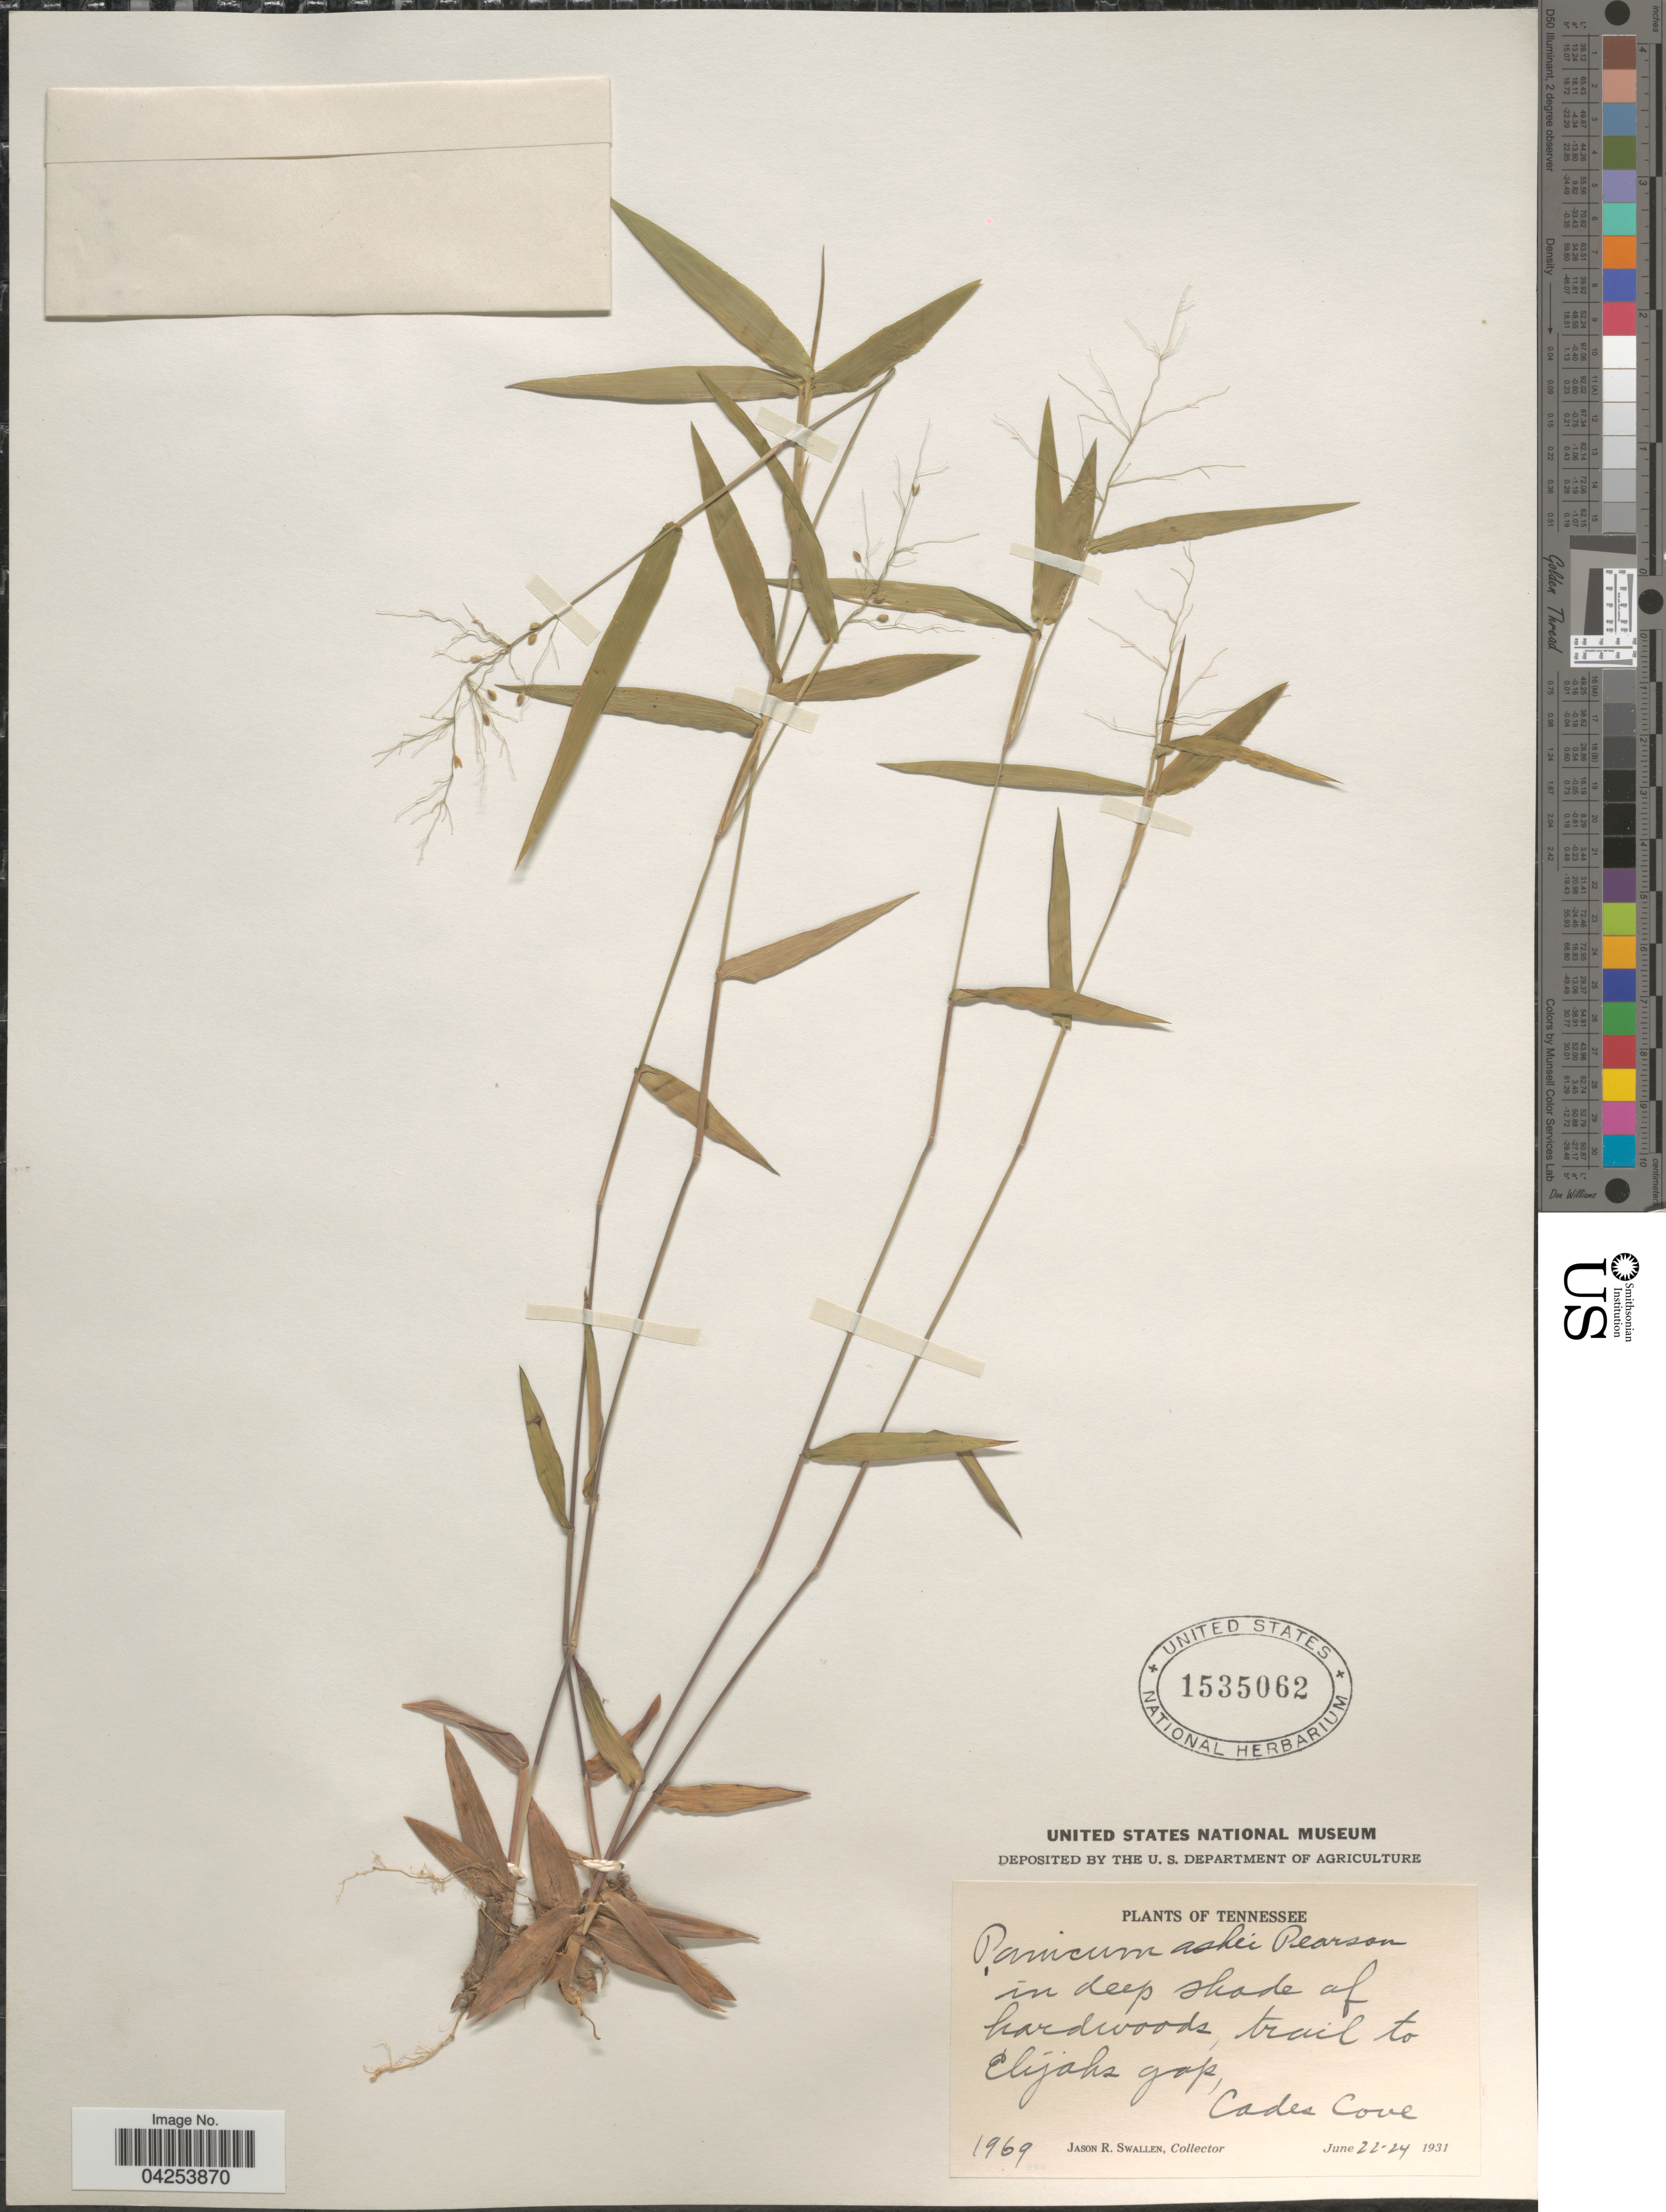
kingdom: Plantae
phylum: Tracheophyta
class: Liliopsida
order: Poales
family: Poaceae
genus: Dichanthelium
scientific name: Dichanthelium commutatum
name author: (Schult.) Gould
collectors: J. R. Swallen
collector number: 1969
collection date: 1931-06-22/1931-06-24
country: United States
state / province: Tennessee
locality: In deep shade of hardwoods, trail to Elijahs gap, Cades Cove.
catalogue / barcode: US 1535062